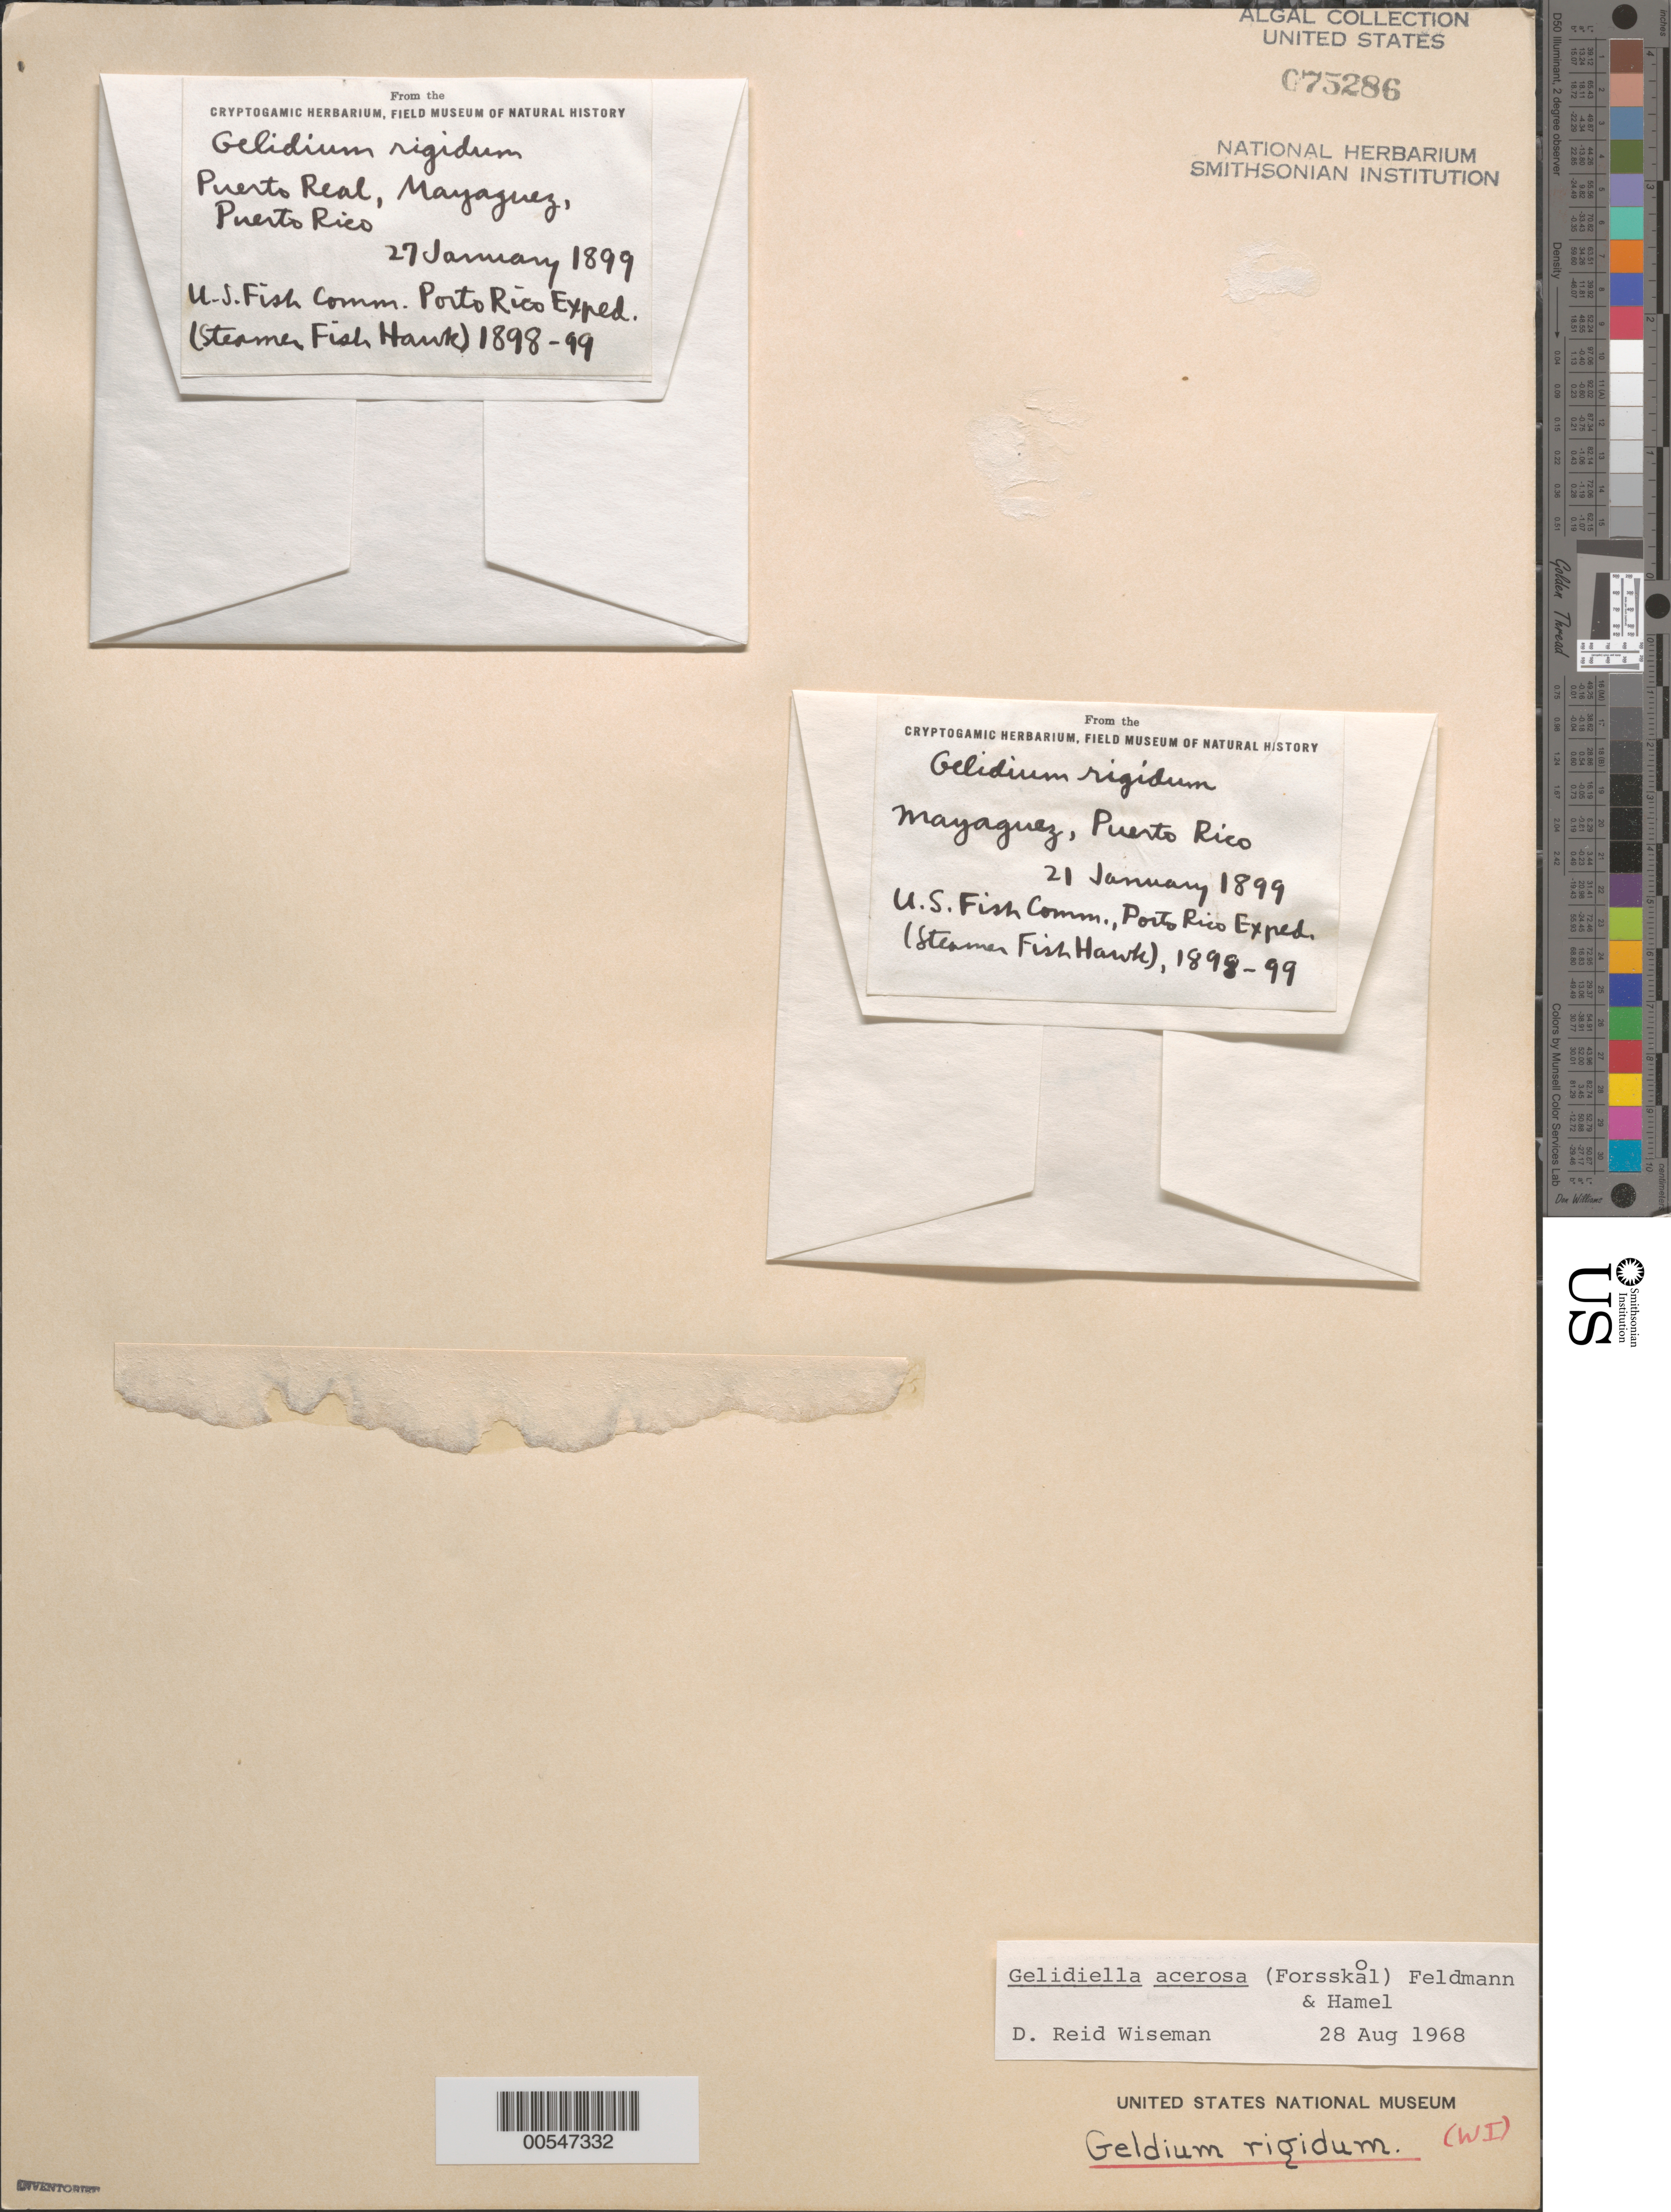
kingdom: Plantae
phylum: Rhodophyta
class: Florideophyceae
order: Gelidiales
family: Gelidiellaceae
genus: Gelidiella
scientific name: Gelidiella acerosa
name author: (Forssk.) Feldmann & G. Hamel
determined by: Wiseman, D. R.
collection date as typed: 21 Jan 1899 AND 27 Jan 1899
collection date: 1899-01-21,1899-01-27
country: Puerto Rico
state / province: Mayaguez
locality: Puerto real and mayaguez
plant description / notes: US Fish Commission Porto Rico Expedition (Steamer Fish Hawk), 1899-1900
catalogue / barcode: US 75286